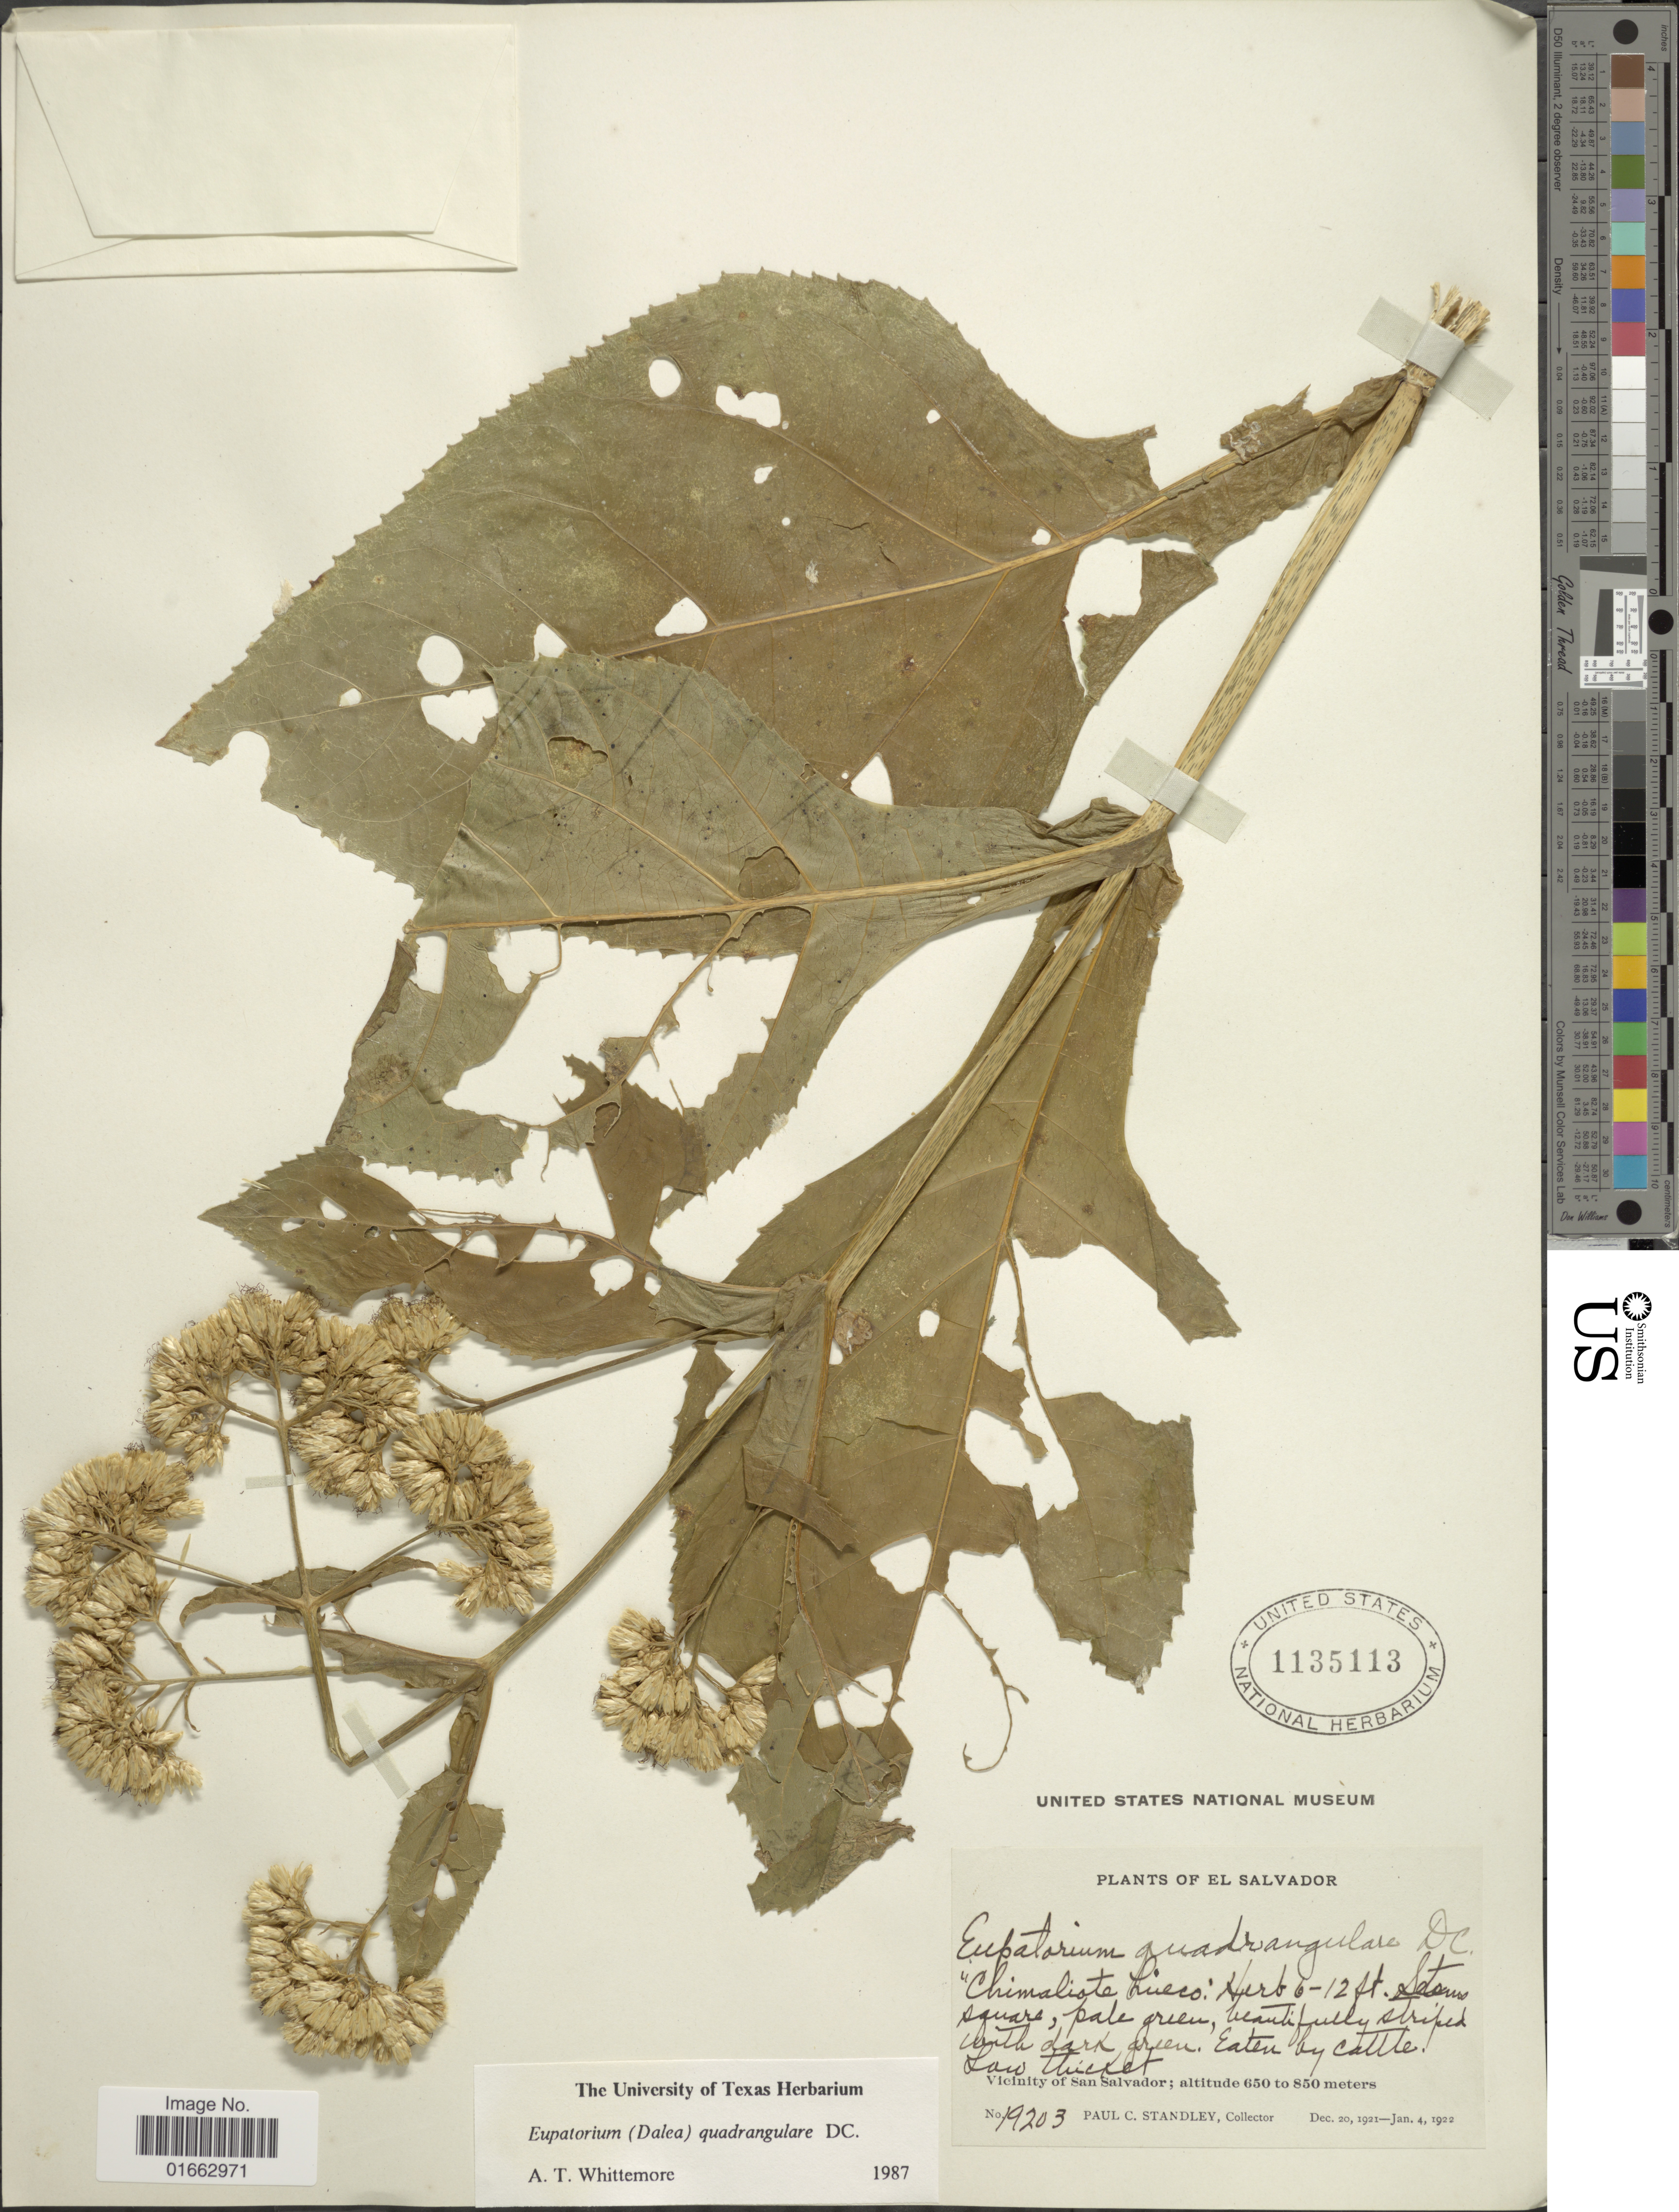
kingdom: Plantae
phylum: Tracheophyta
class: Magnoliopsida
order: Asterales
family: Asteraceae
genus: Critonia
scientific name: Critonia quadrangularis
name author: (DC.) R.M. King & H. Rob.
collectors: P. C. Standley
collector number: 19203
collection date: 1921-12-20/1922-01-04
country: El Salvador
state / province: San Salvador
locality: Vicinity of San Salvador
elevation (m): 650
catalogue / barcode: US 1135113